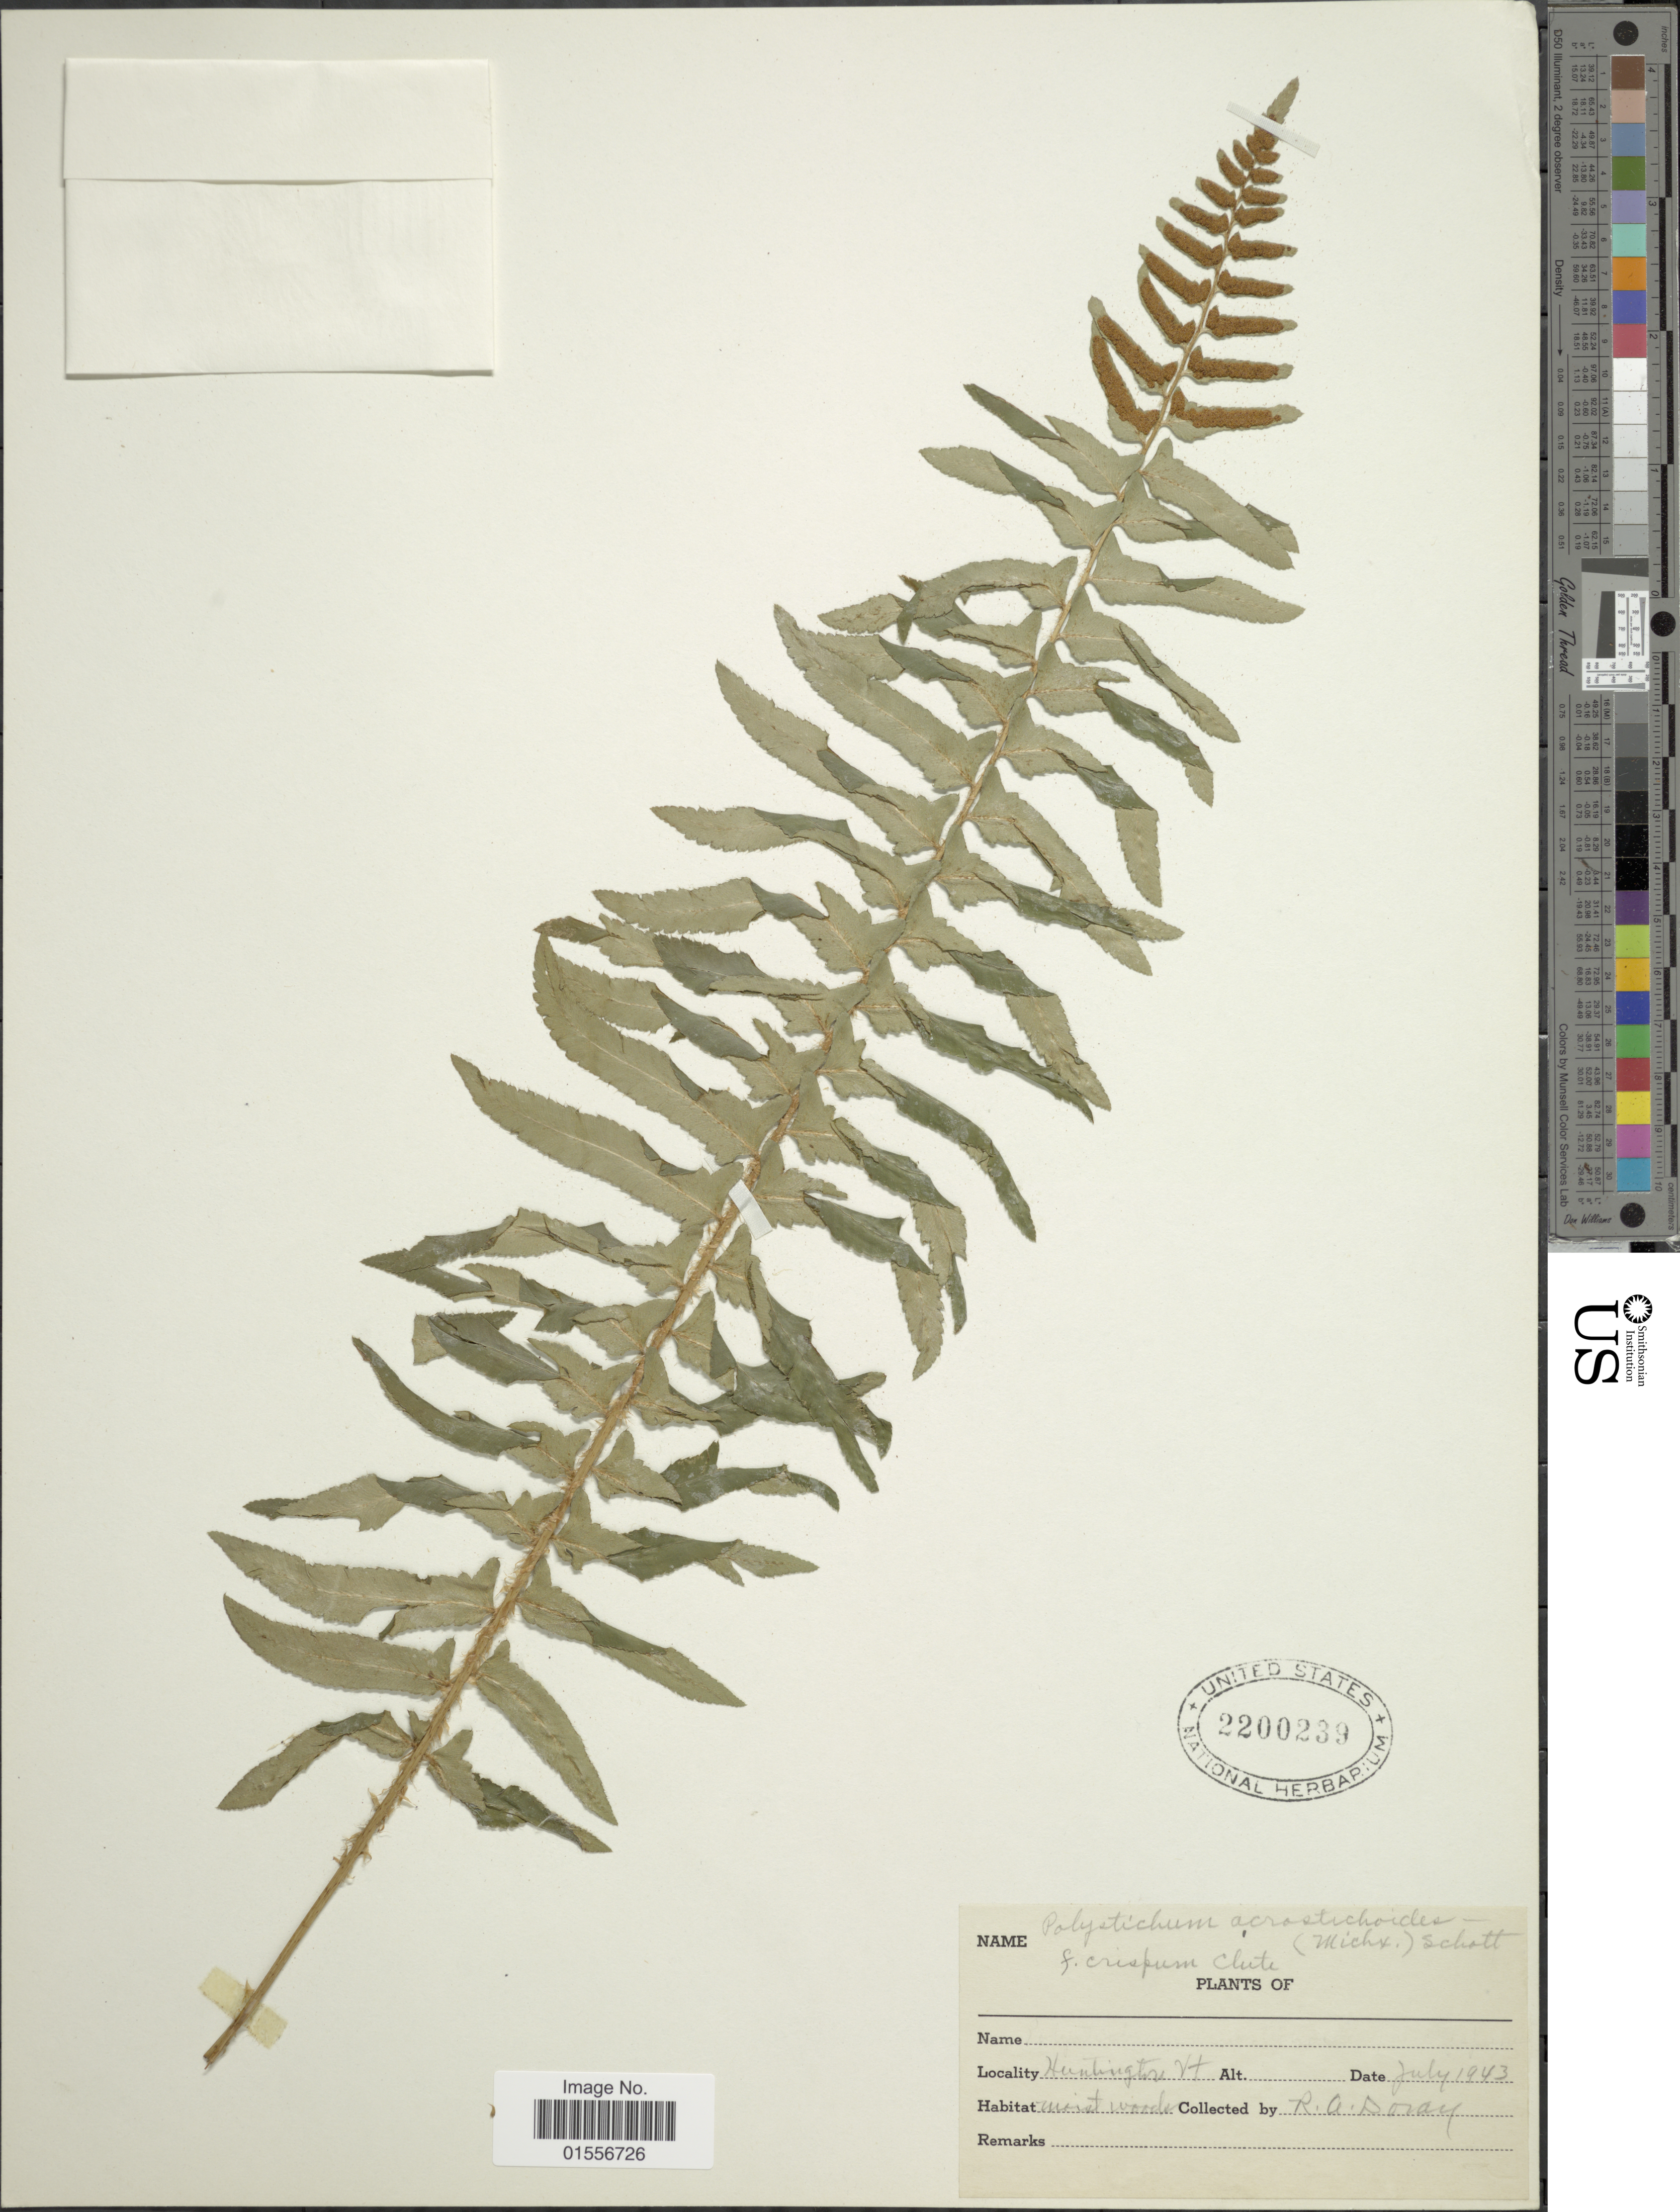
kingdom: Plantae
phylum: Tracheophyta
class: Polypodiopsida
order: Polypodiales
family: Dryopteridaceae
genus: Polystichum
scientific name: Polystichum acrostichoides f. crispum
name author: Clute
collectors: R. Doray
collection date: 1943-07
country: United States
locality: Huntington, moist woods.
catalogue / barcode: US 2200239